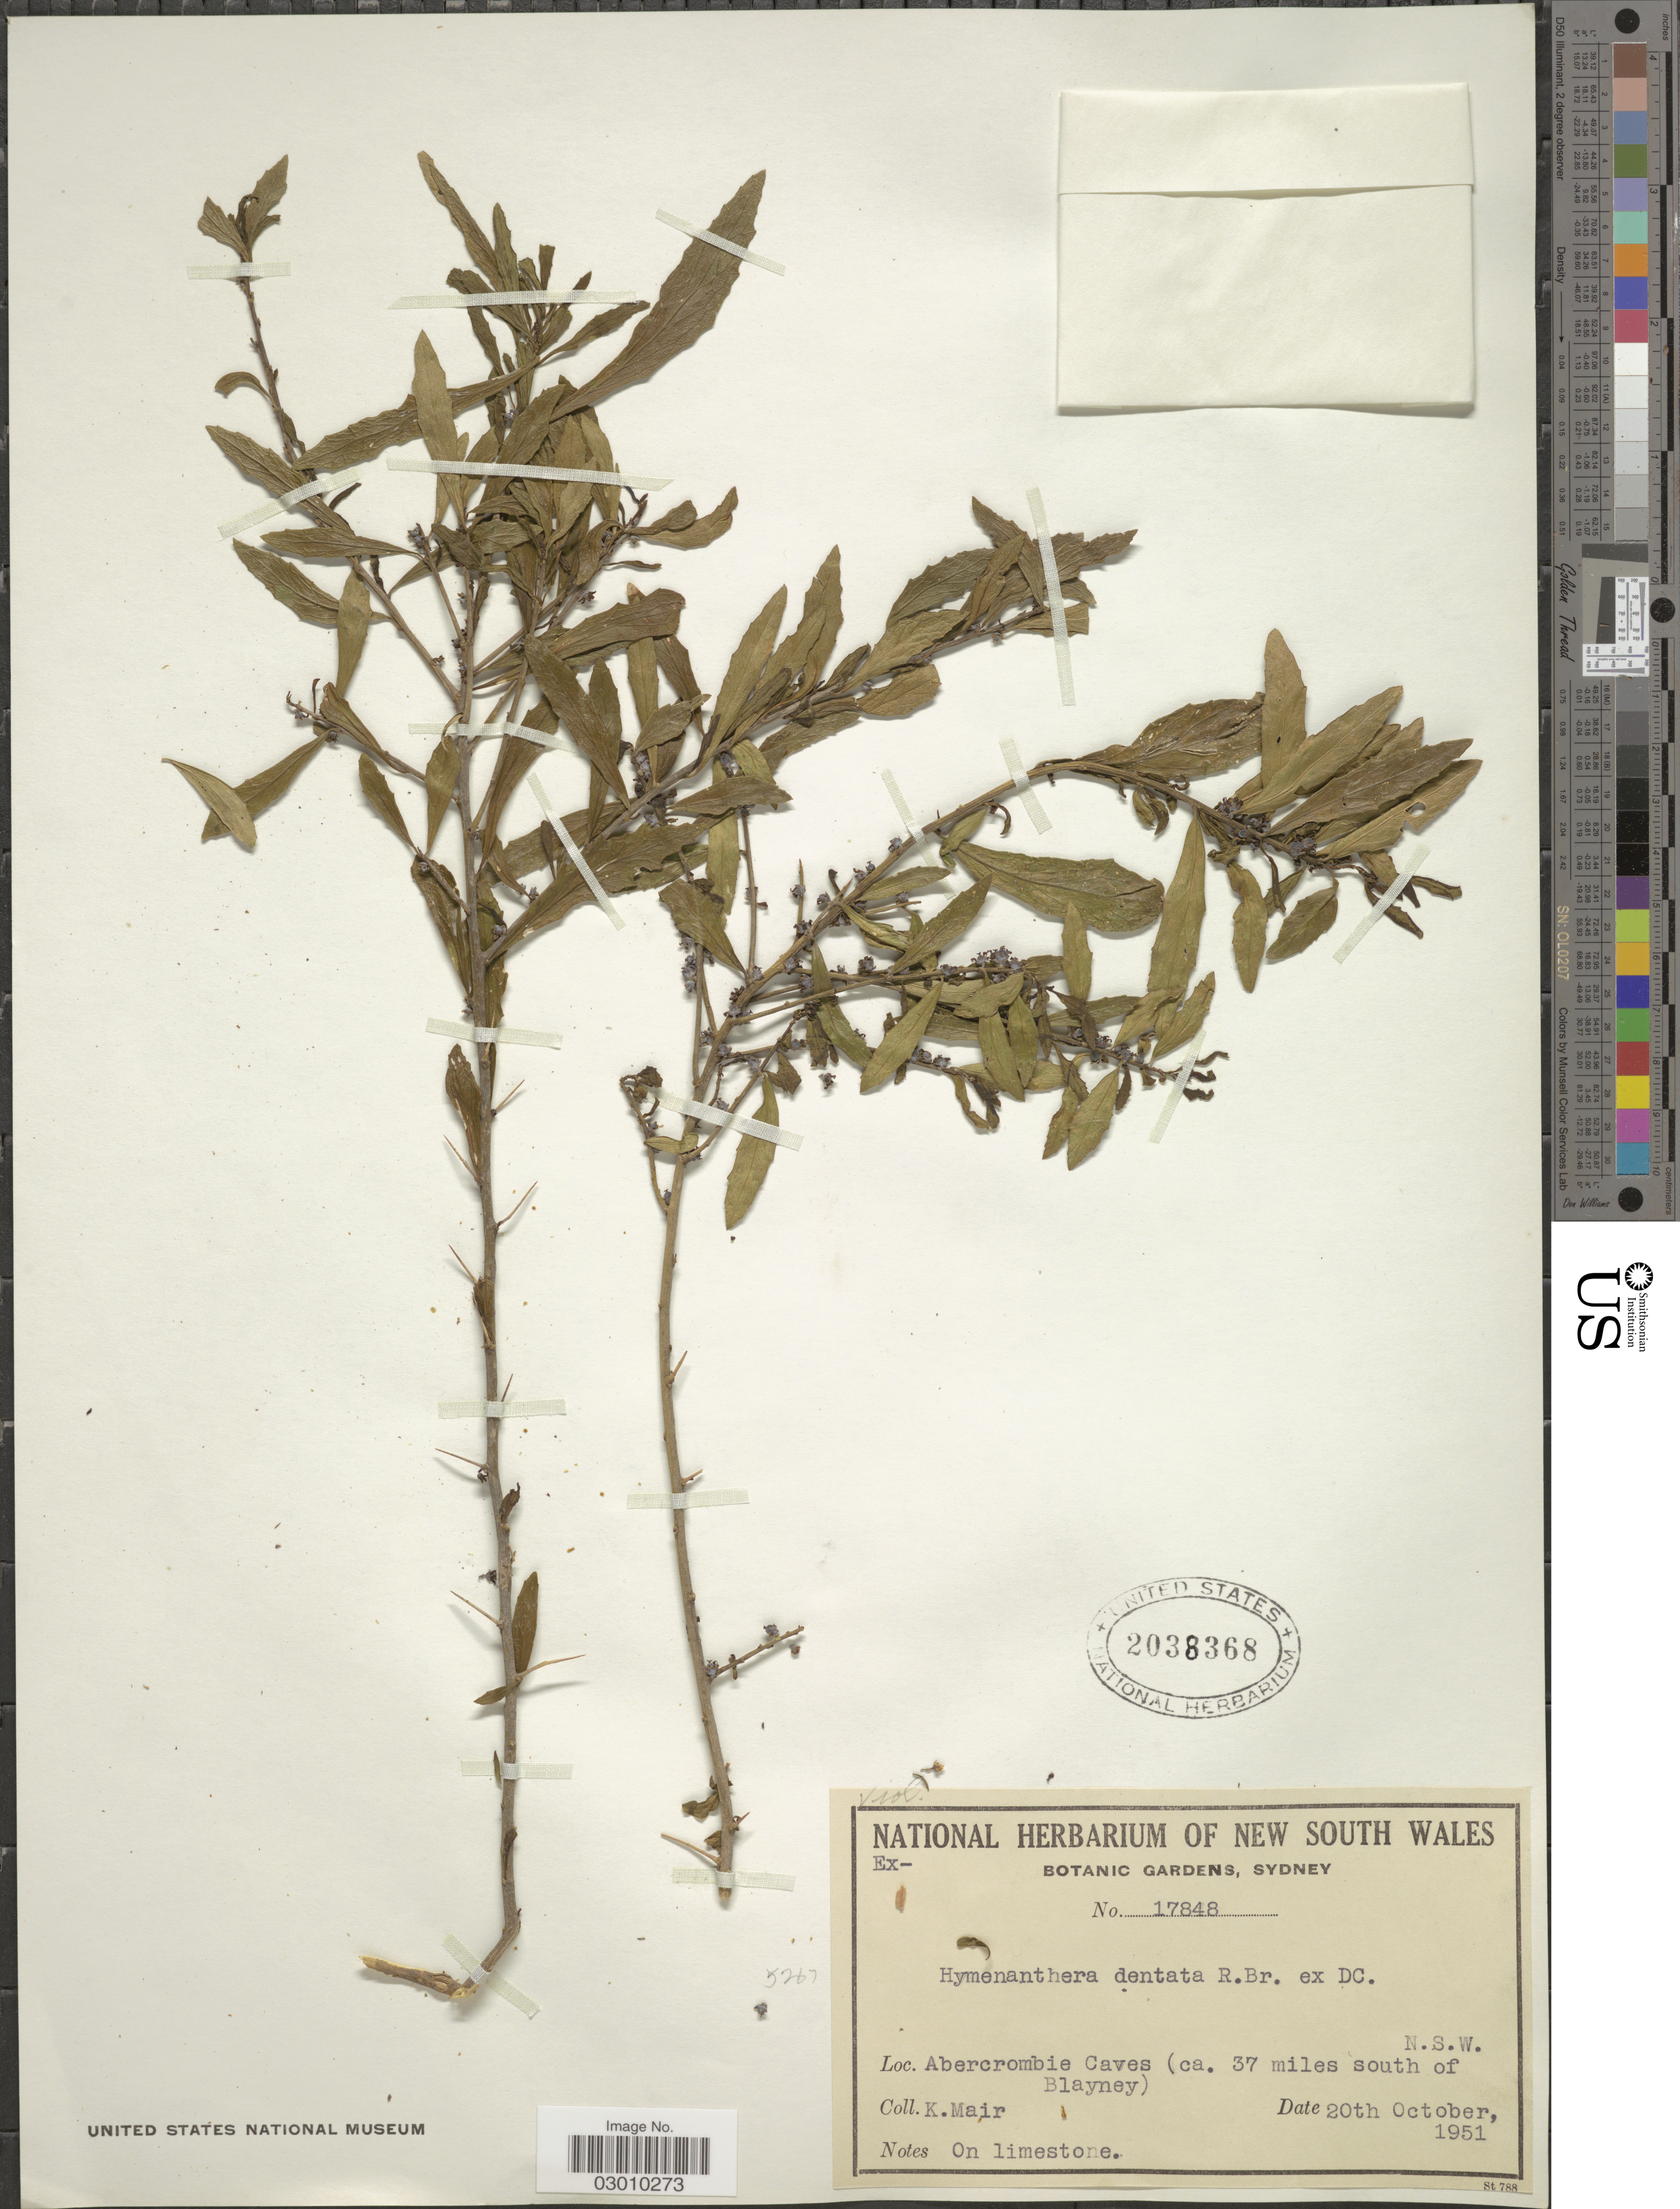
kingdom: Plantae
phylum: Tracheophyta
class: Magnoliopsida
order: Malpighiales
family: Violaceae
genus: Melicytus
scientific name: Melicytus dentatus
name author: (R. Br. ex DC.) Molloy & Mabb.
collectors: K. Mair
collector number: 17848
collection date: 1951-10-20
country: Australia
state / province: New South Wales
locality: Abercrombie Caves (ca. 37 miles south of Blayney). N.S.W.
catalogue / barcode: US 2038368